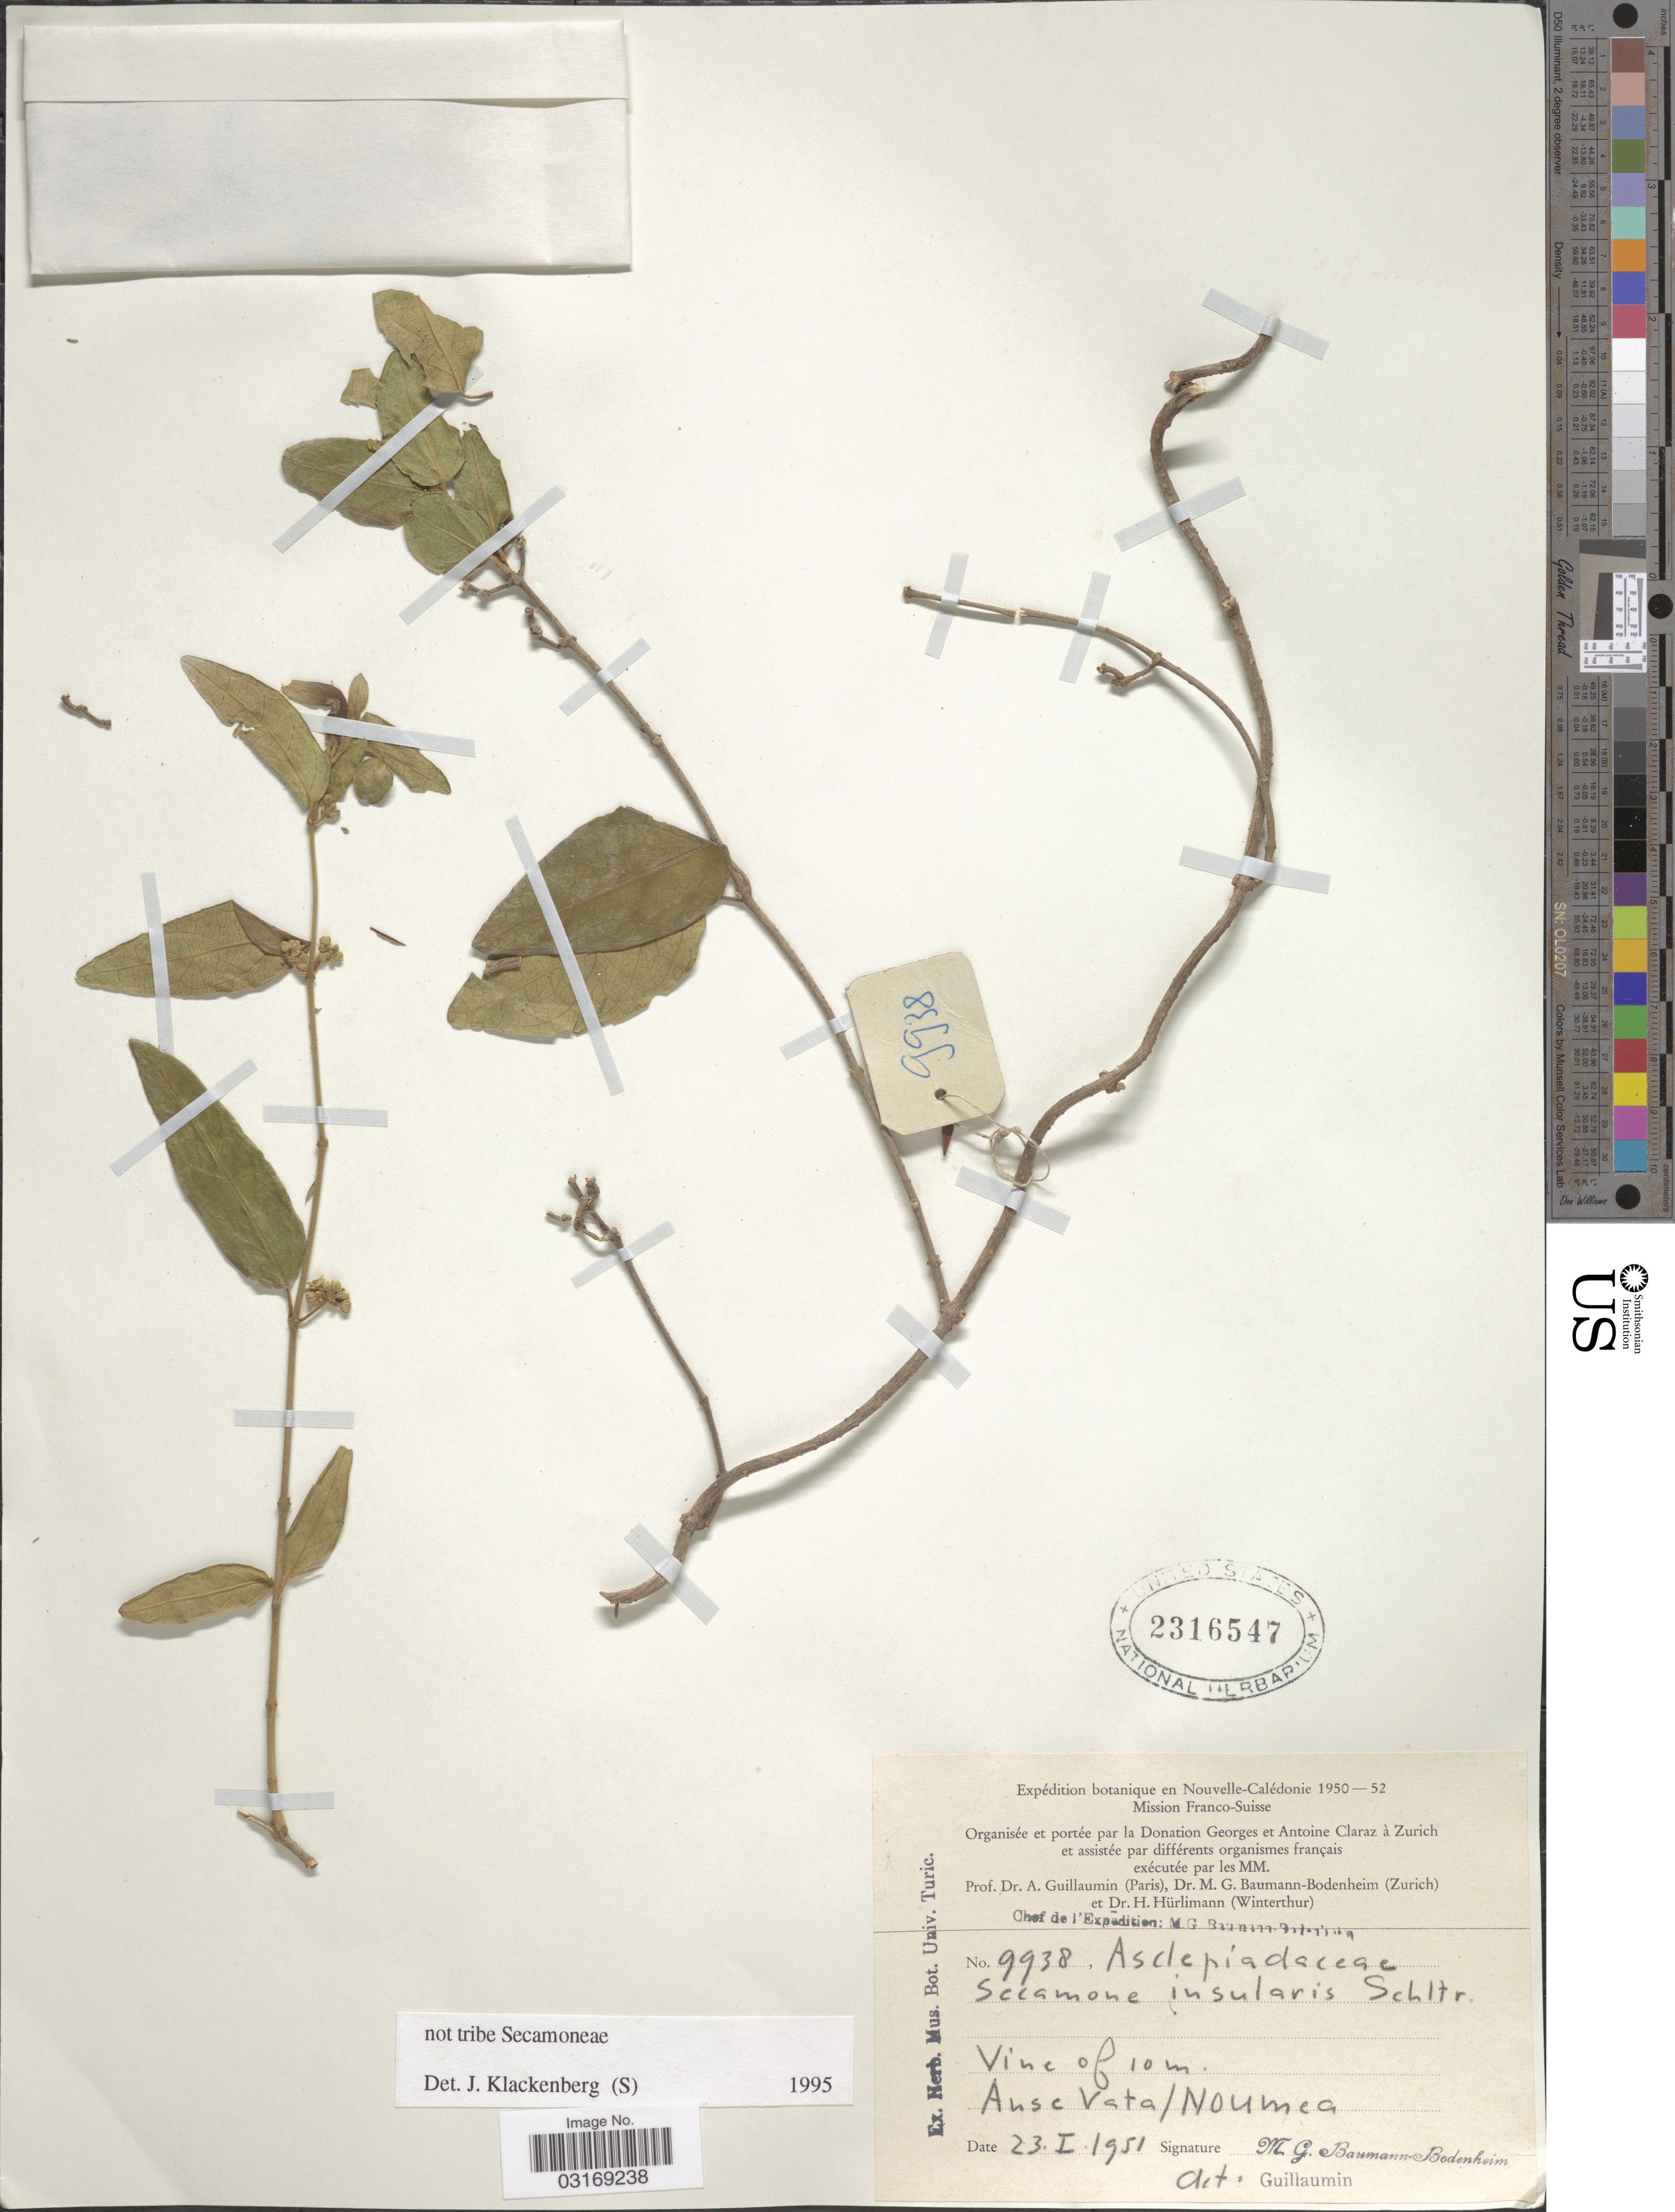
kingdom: Plantae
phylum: Tracheophyta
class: Magnoliopsida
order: Gentianales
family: Apocynaceae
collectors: M. G. Baumann-Bodenheim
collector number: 9938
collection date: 1951-01-23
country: New Caledonia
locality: Ause Vata/Noumea.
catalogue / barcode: US 2316547